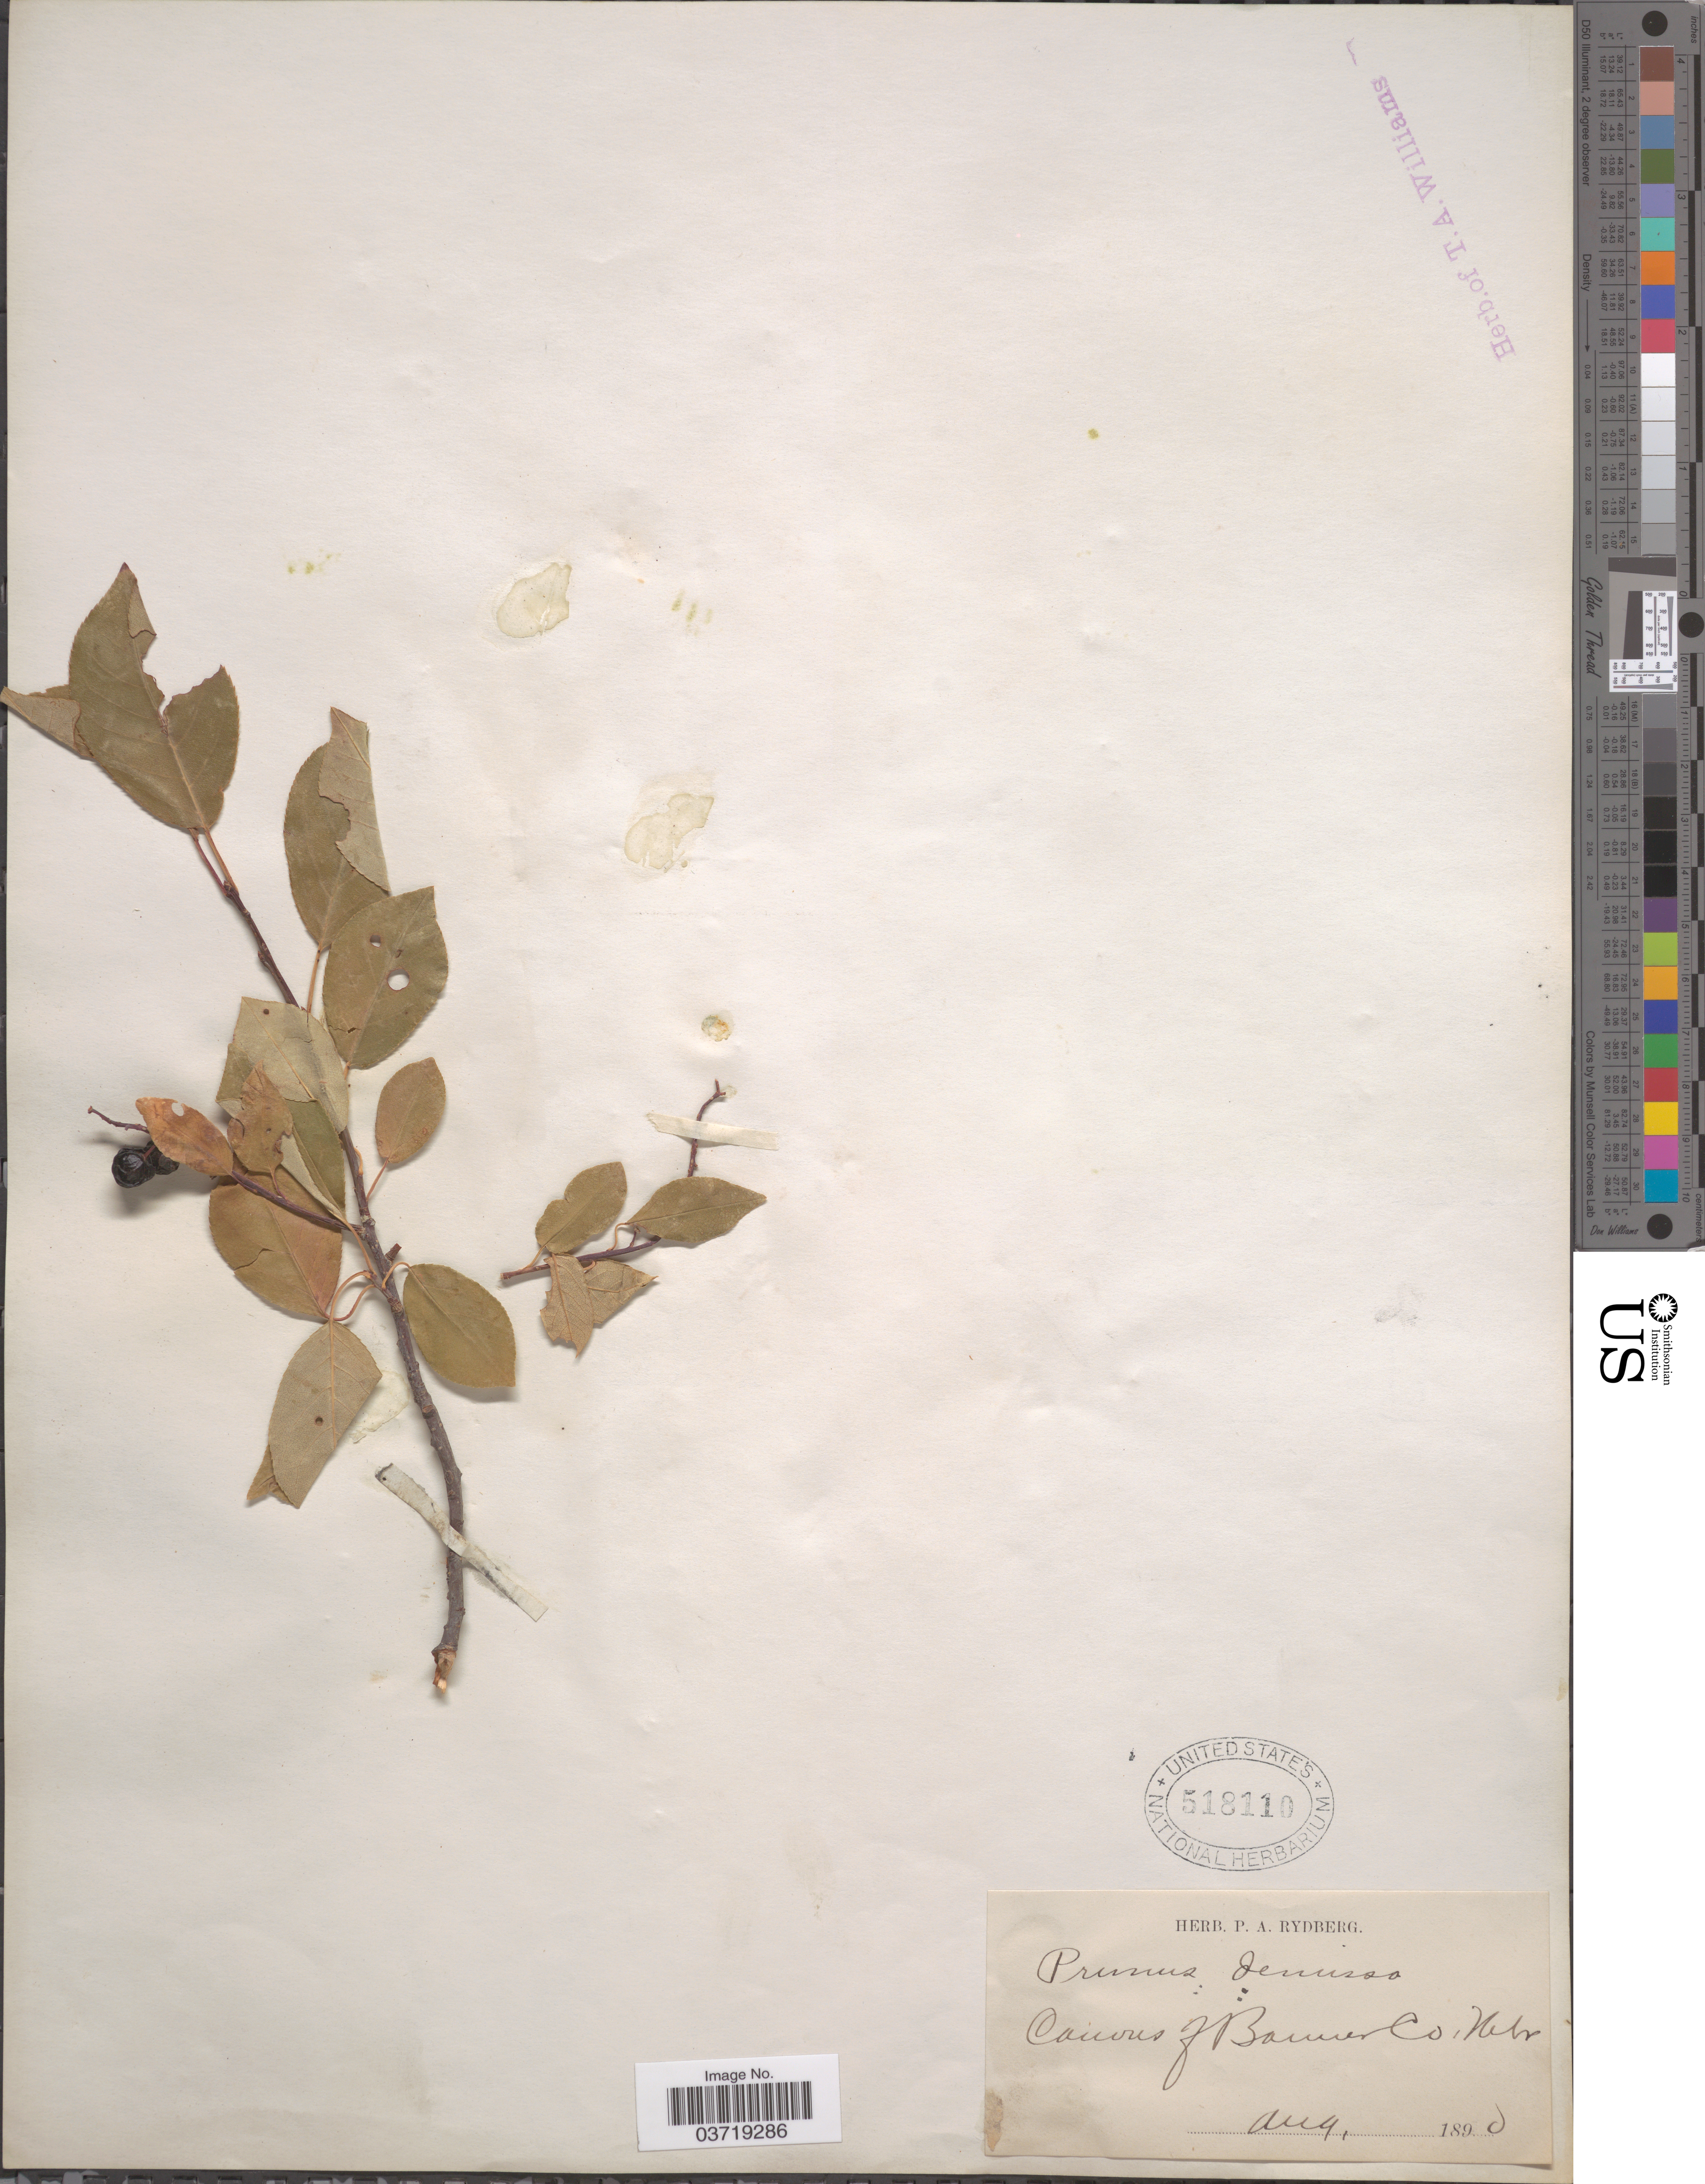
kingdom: Plantae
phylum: Tracheophyta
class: Magnoliopsida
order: Rosales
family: Rosaceae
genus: Prunus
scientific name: Prunus virginiana var. demissa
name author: (Nutt.) Torr.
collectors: ex herb. P. A. Rydberg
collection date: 1890-08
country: United States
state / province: Nebraska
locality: Canons of Banner Co.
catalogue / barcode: US 518110